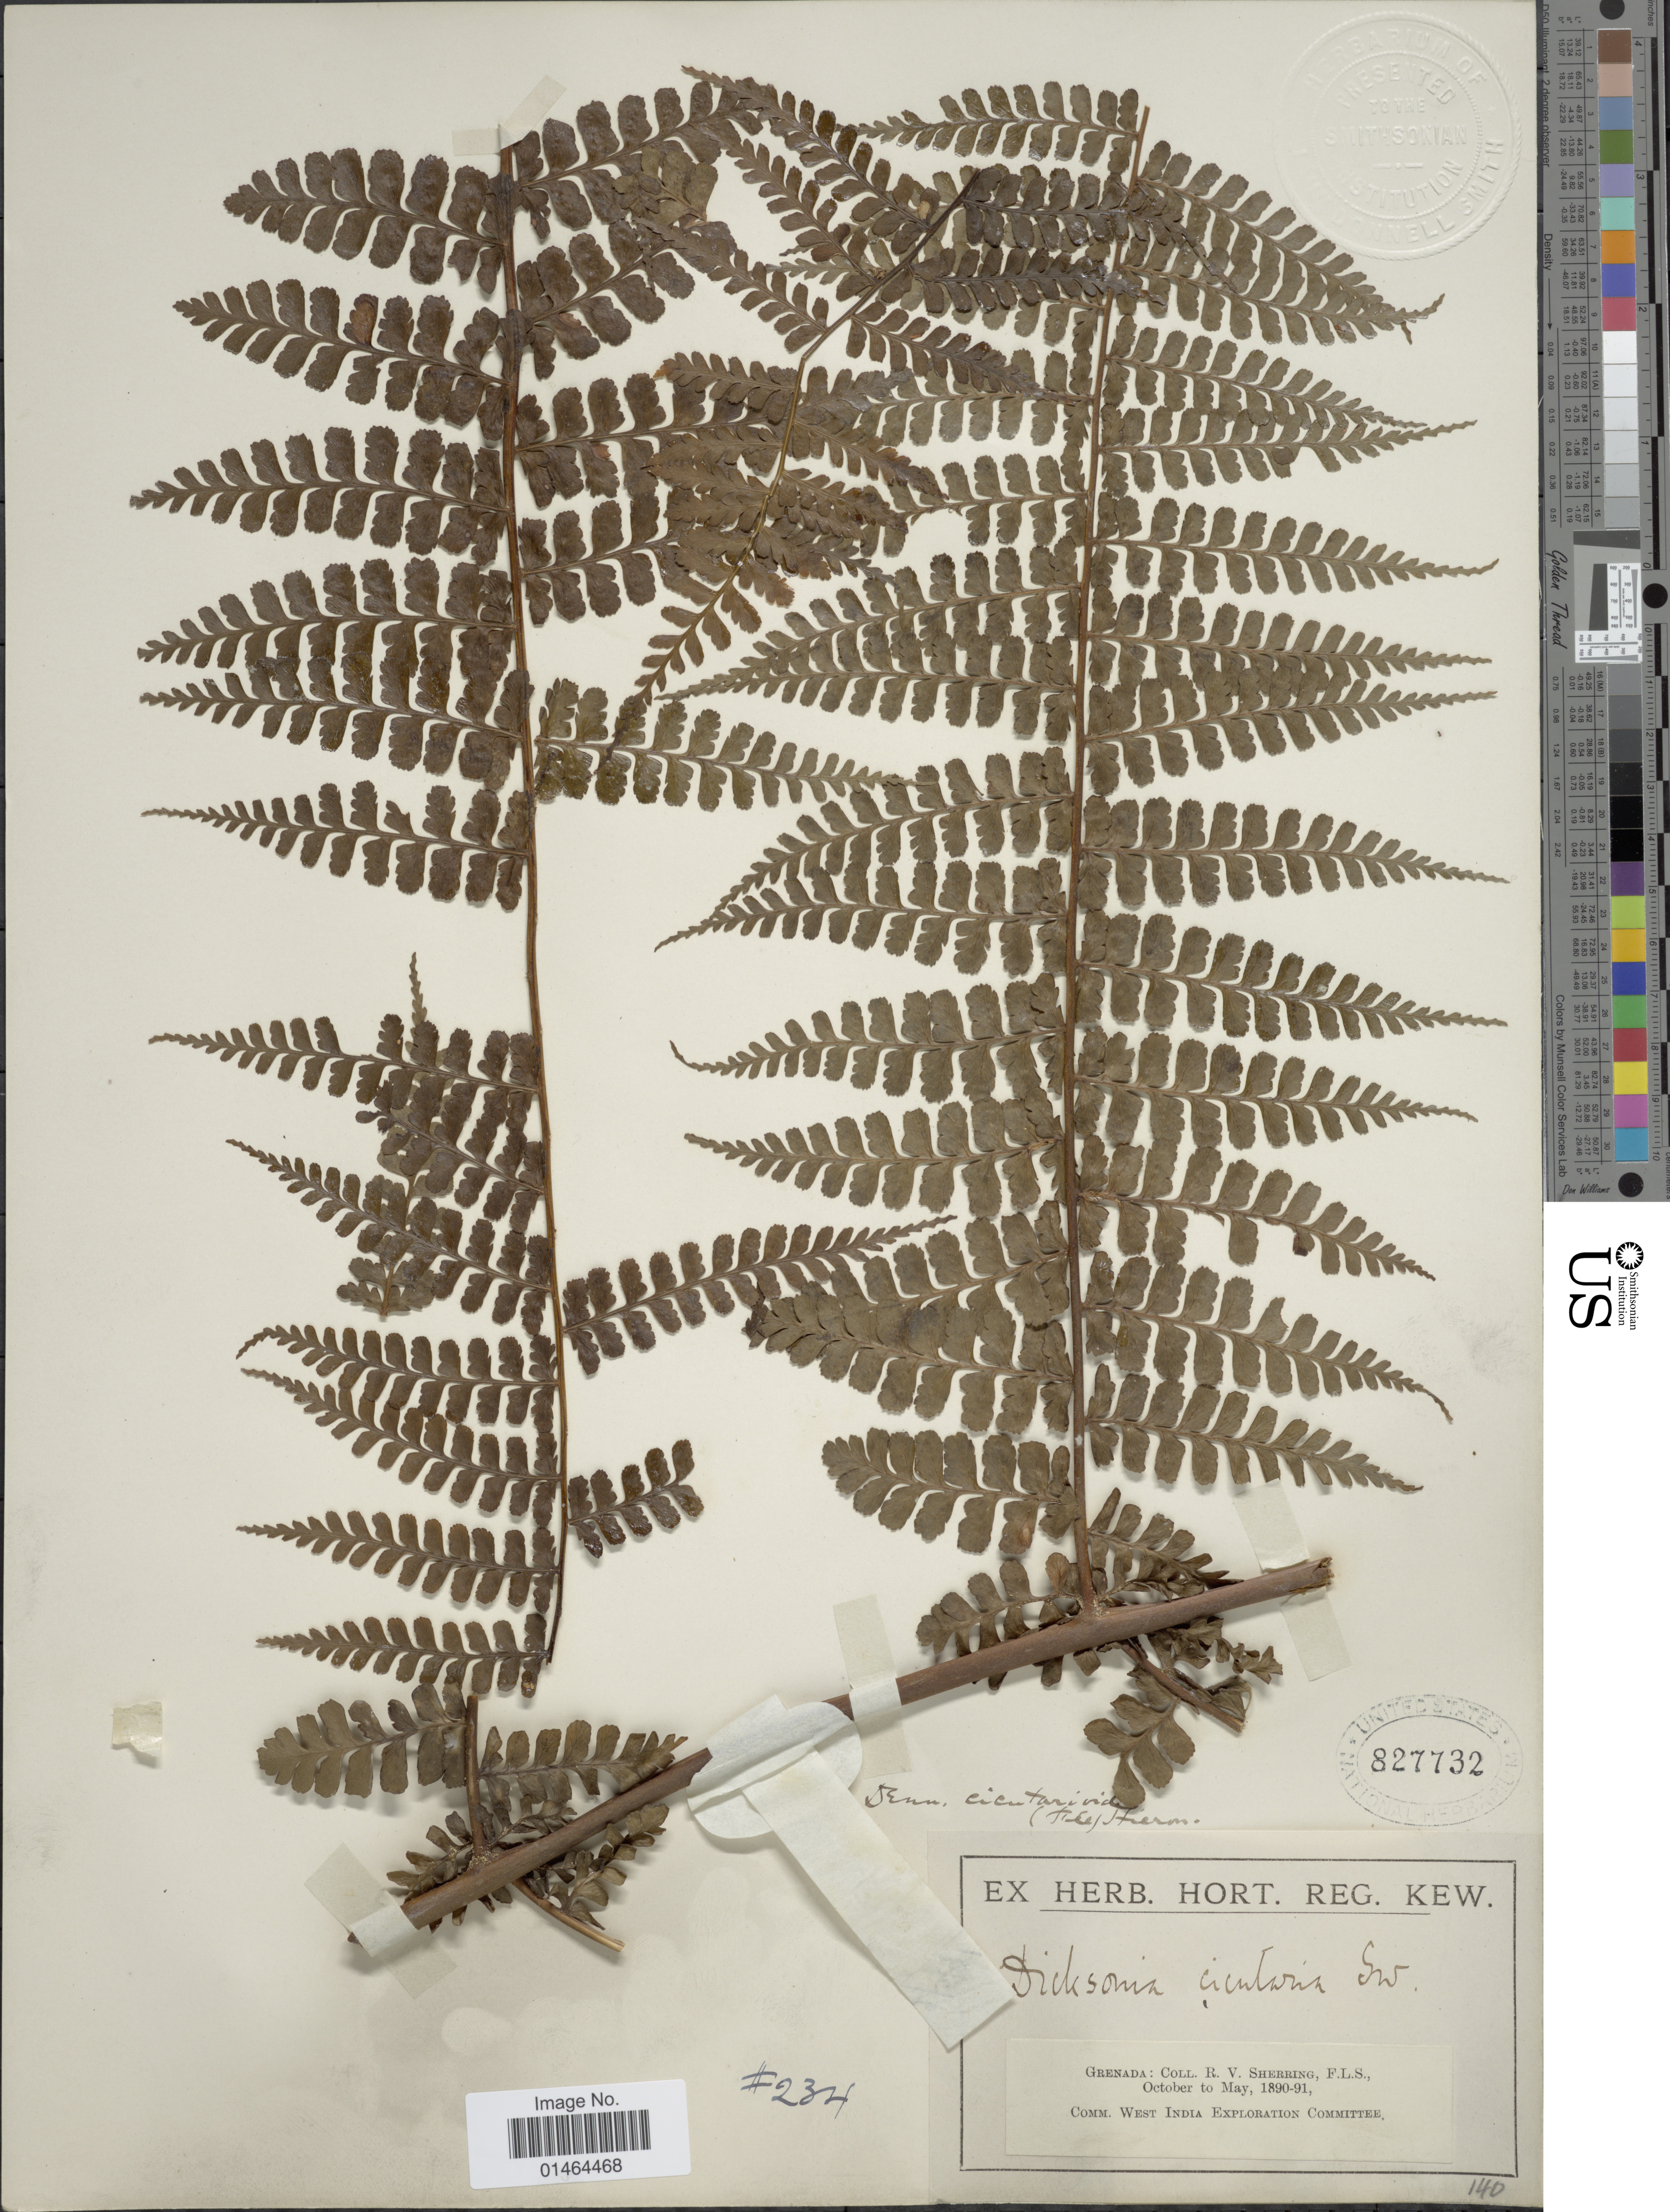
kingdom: Plantae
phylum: Tracheophyta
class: Polypodiopsida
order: Polypodiales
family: Dennstaedtiaceae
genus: Dennstaedtia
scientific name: Dennstaedtia dissecta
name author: (Sw.) T. Moore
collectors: R. Sherring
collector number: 234 ?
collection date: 1890-10/1891-05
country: Grenada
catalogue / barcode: US 827732